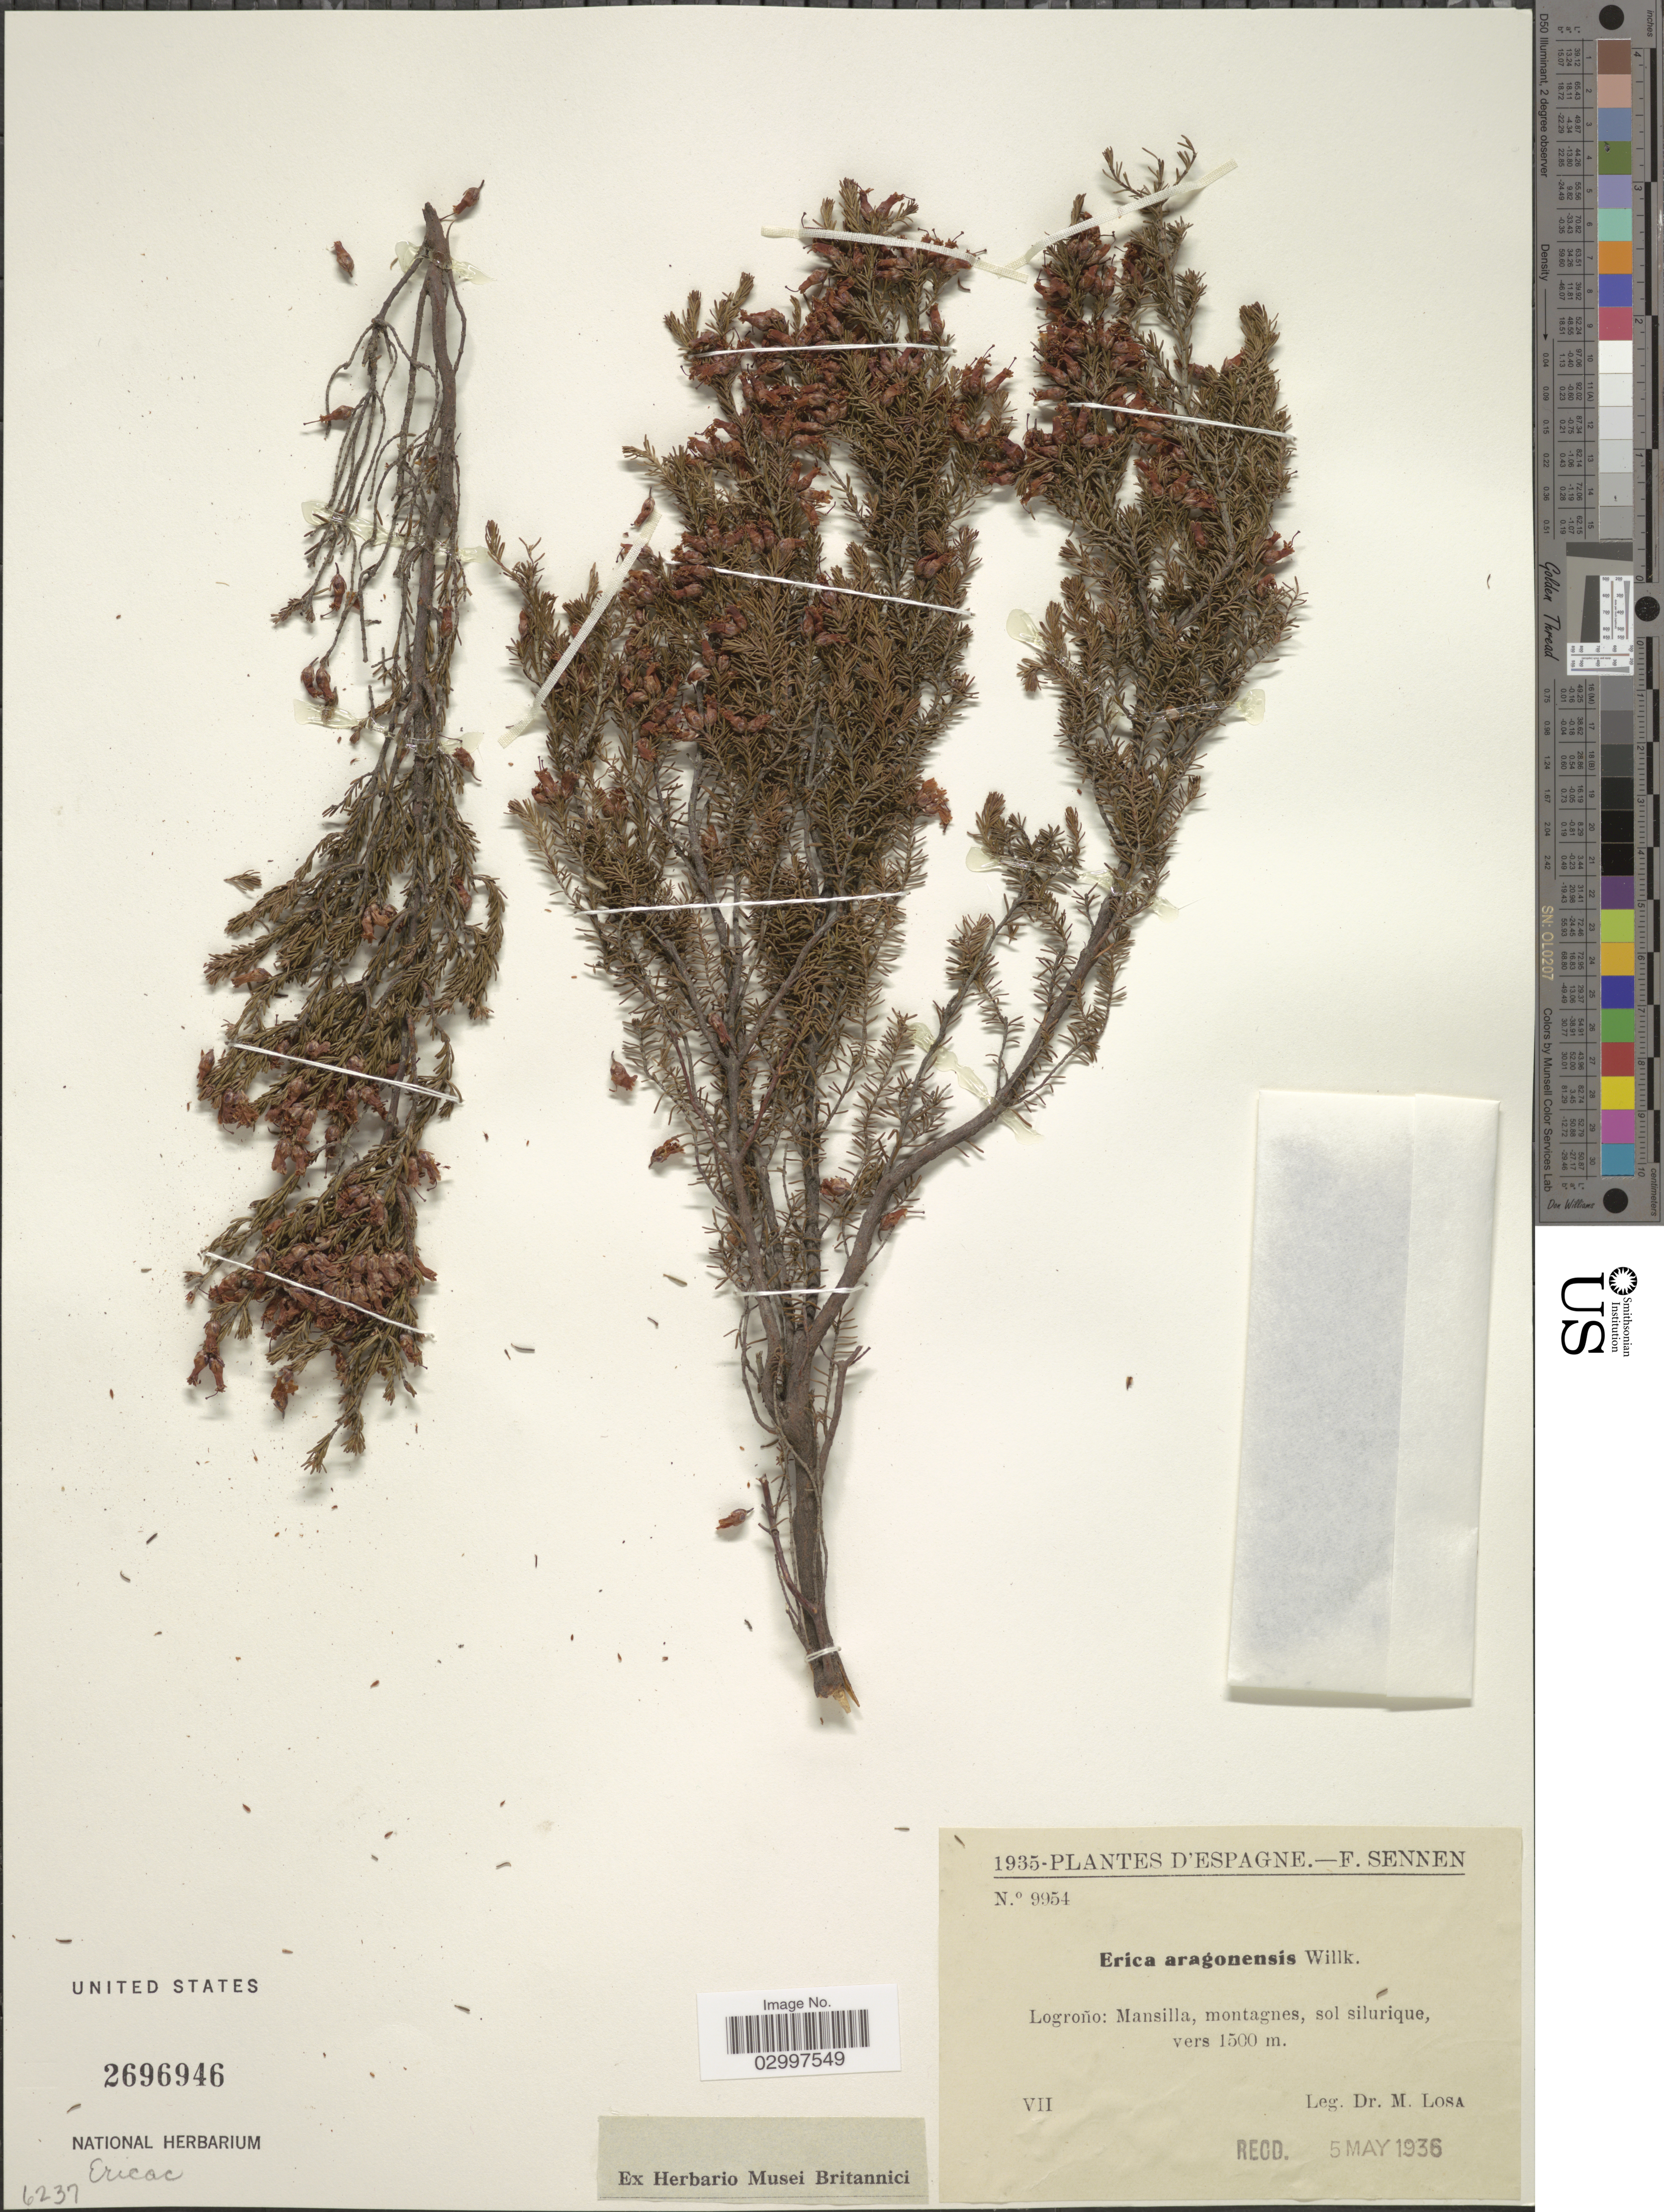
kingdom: Plantae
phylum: Tracheophyta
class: Magnoliopsida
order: Ericales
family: Ericaceae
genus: Erica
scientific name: Erica aragonensis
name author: Willk.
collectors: Losa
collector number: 9954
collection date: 1935-07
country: Spain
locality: Logroño: Mansilla. Espagne.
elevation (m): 1500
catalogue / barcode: US 2696946